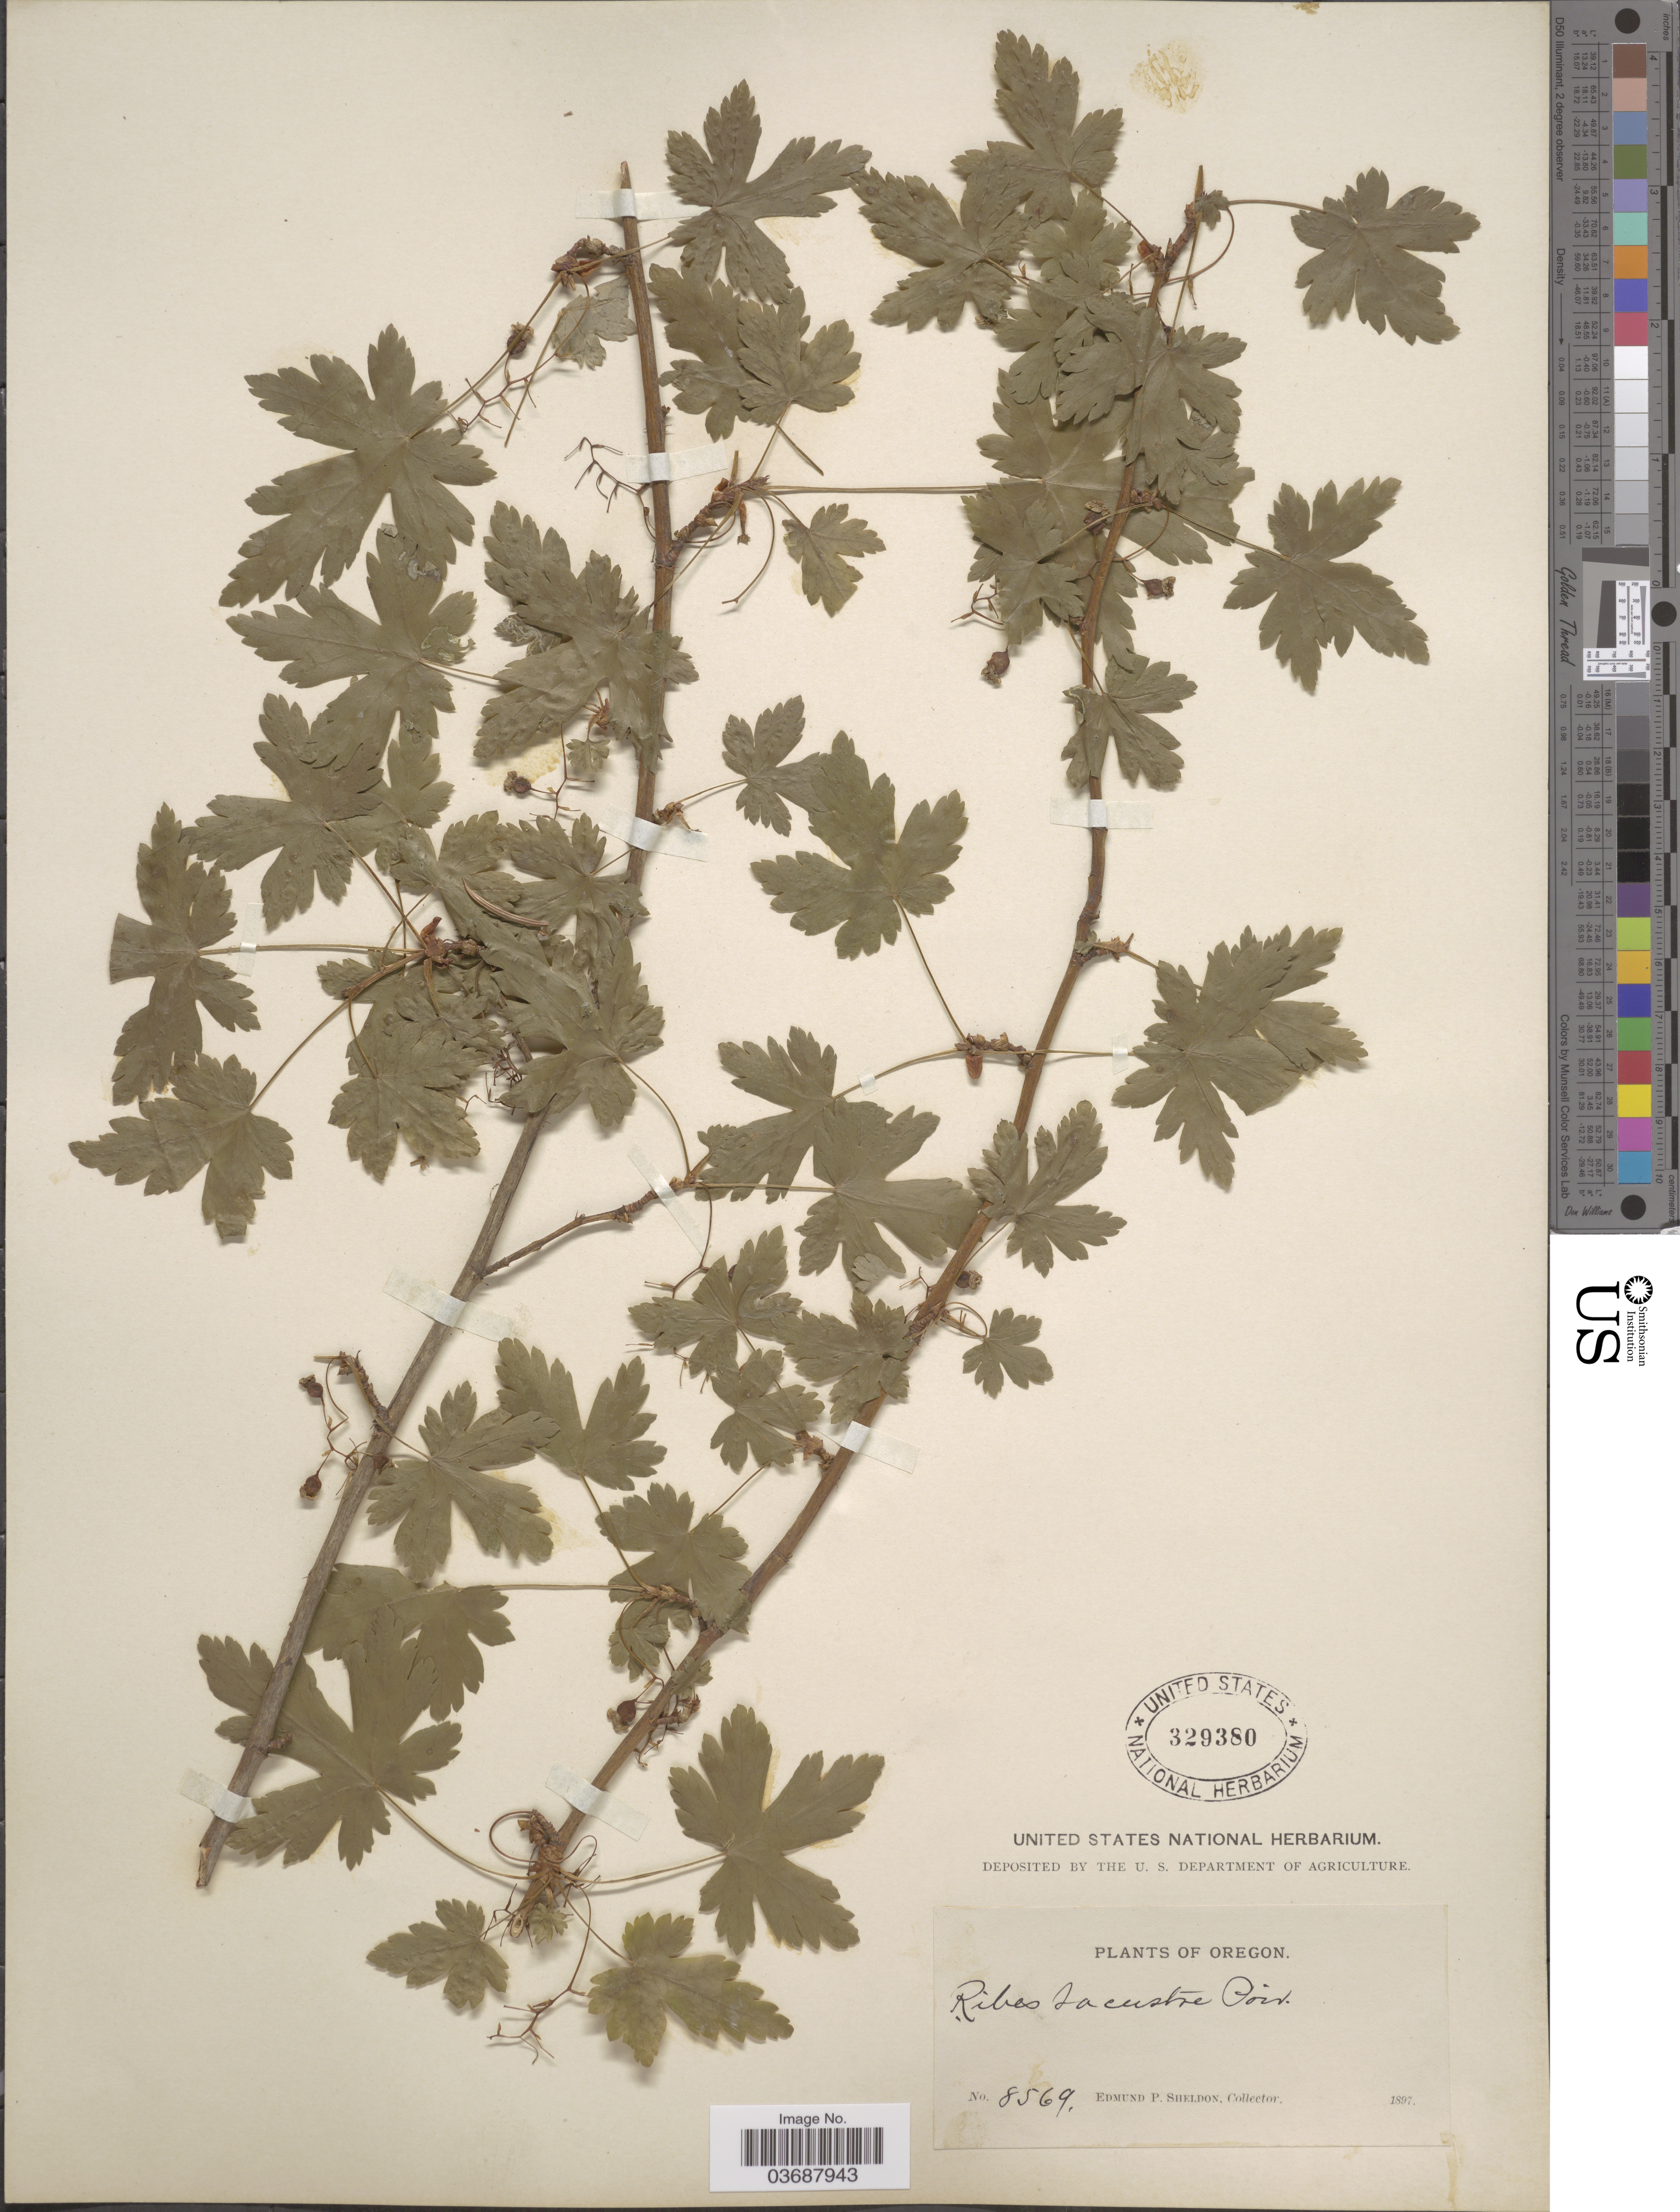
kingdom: Plantae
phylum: Tracheophyta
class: Magnoliopsida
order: Saxifragales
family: Grossulariaceae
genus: Ribes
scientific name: Ribes lacustre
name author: (Pers.) Poir.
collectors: E. P. Sheldon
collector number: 8569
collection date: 1897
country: United States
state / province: Oregon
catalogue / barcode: US 329380